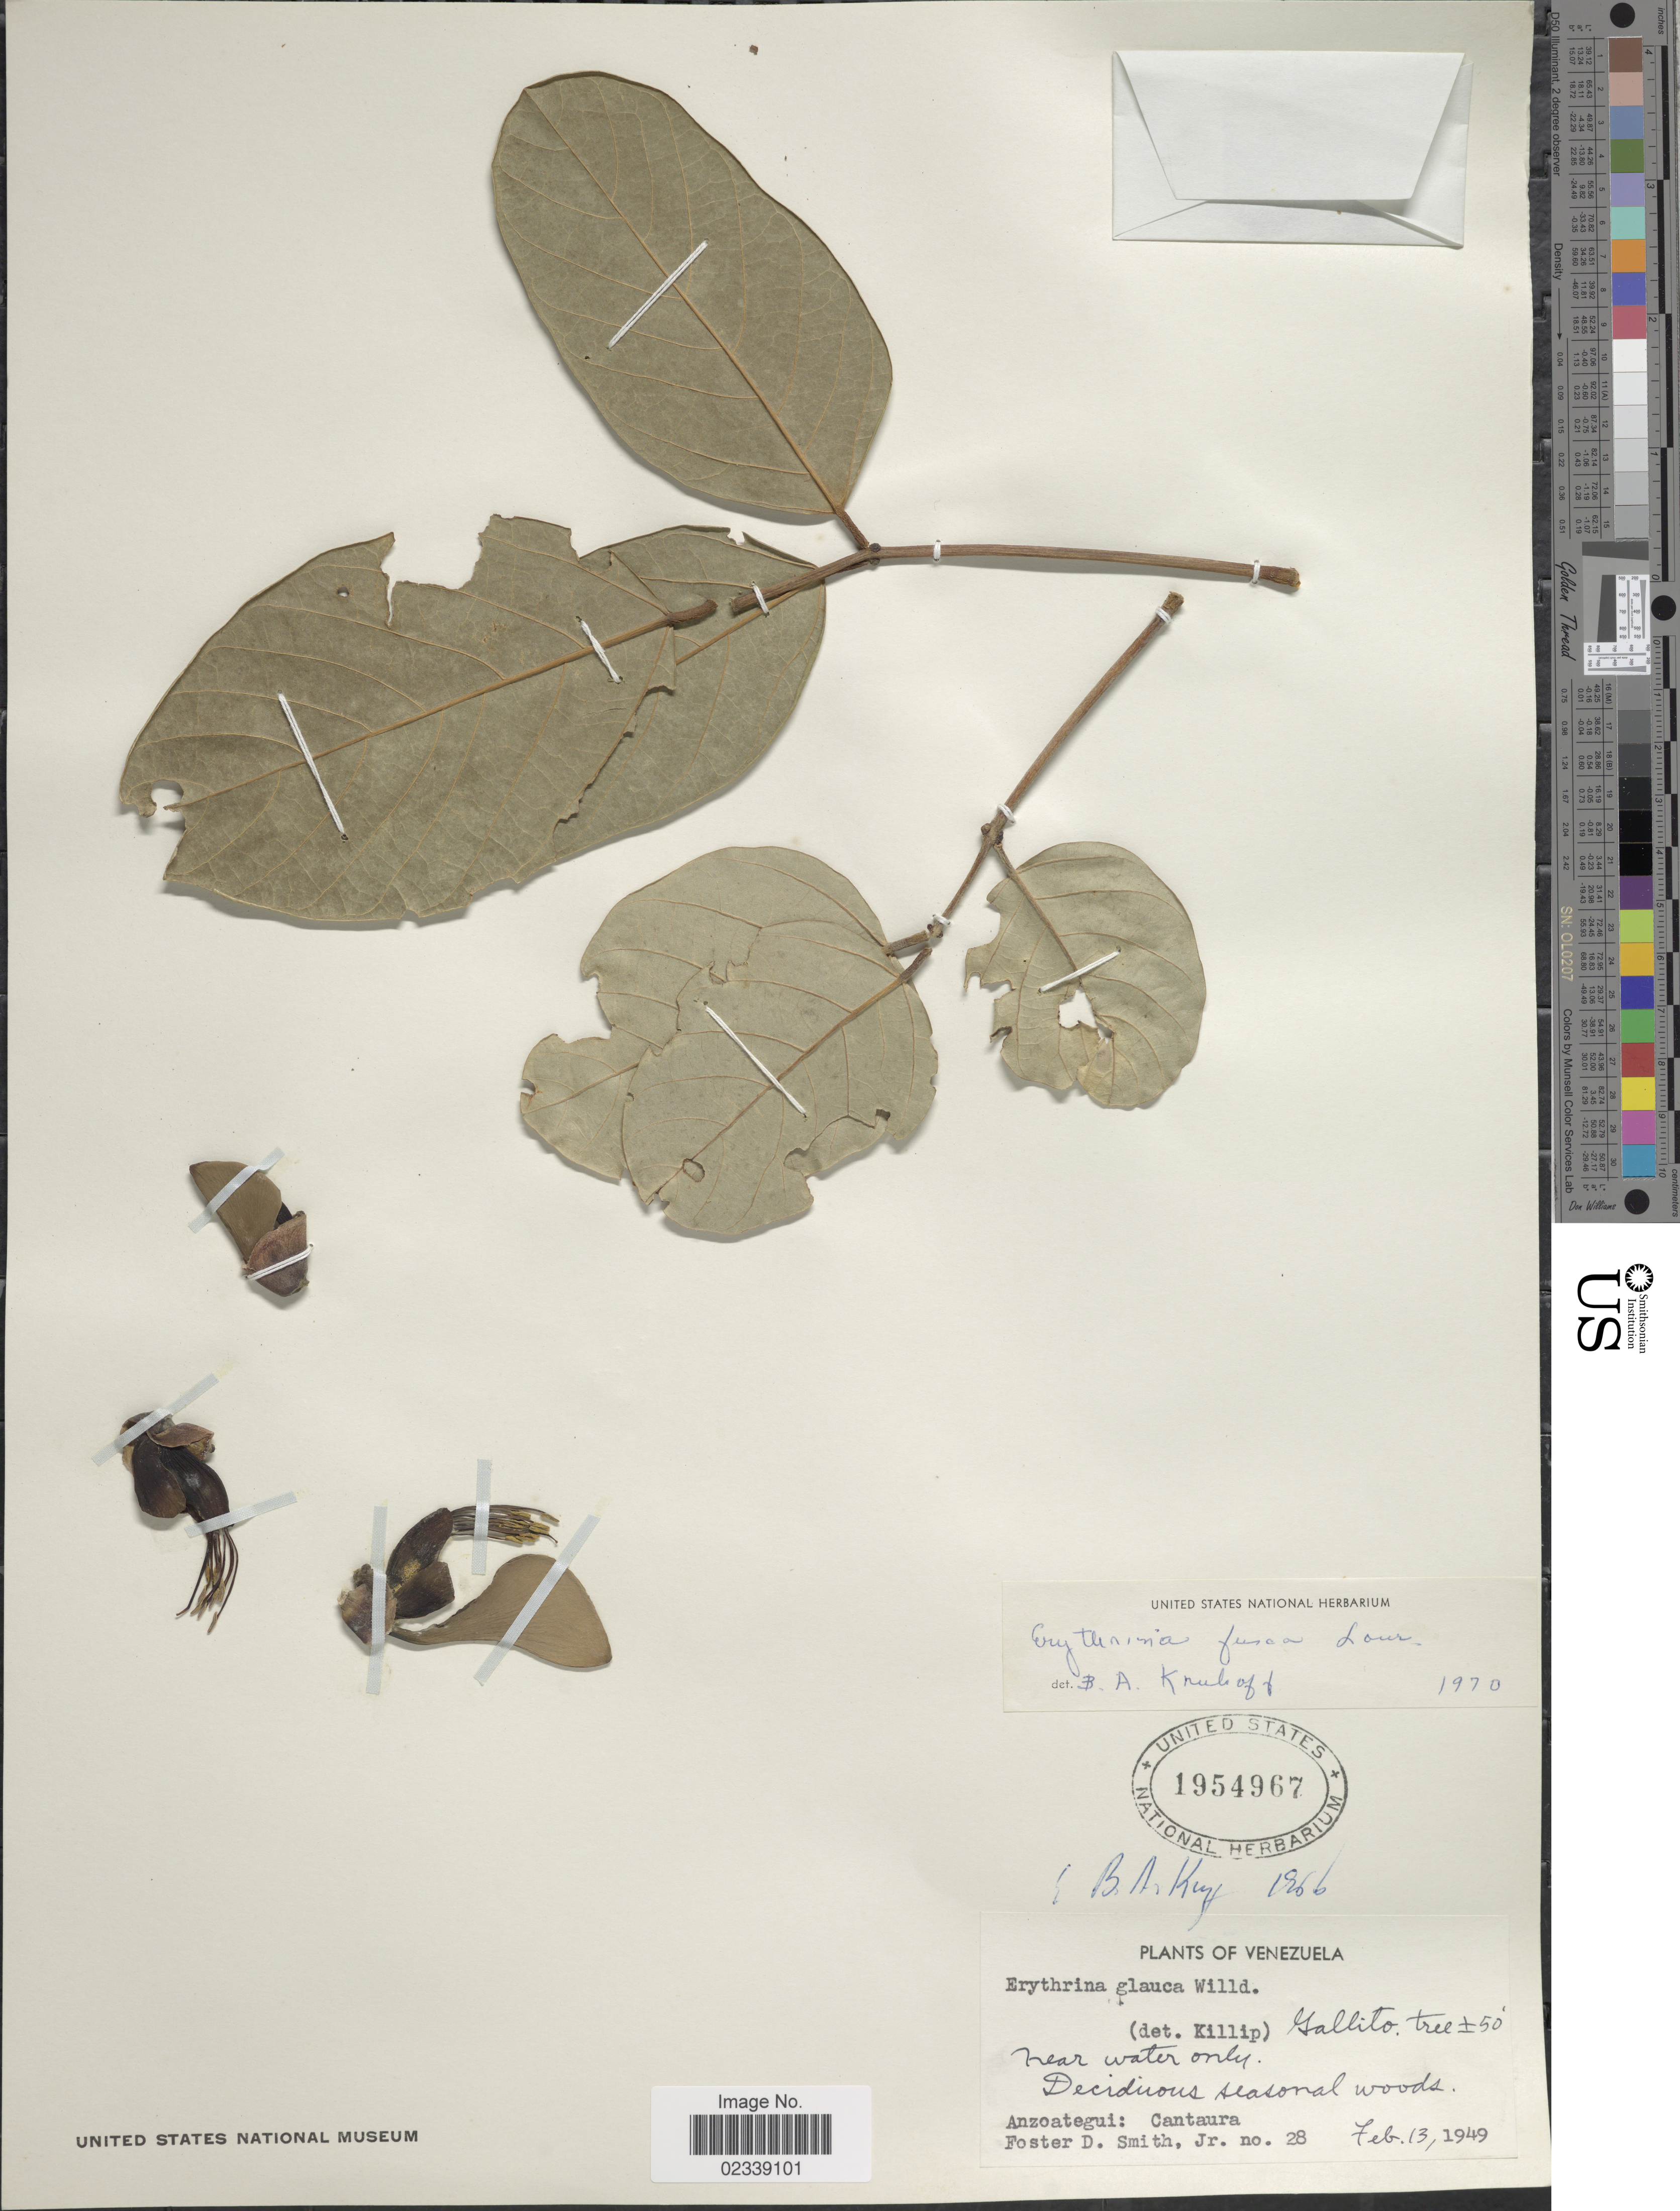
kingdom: Plantae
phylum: Tracheophyta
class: Magnoliopsida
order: Fabales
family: Fabaceae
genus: Erythrina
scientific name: Erythrina fusca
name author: Lour.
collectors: F. Smith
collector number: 28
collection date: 1949-02-13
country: Venezuela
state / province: Anzoategui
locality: Cantaura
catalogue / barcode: US 1954967